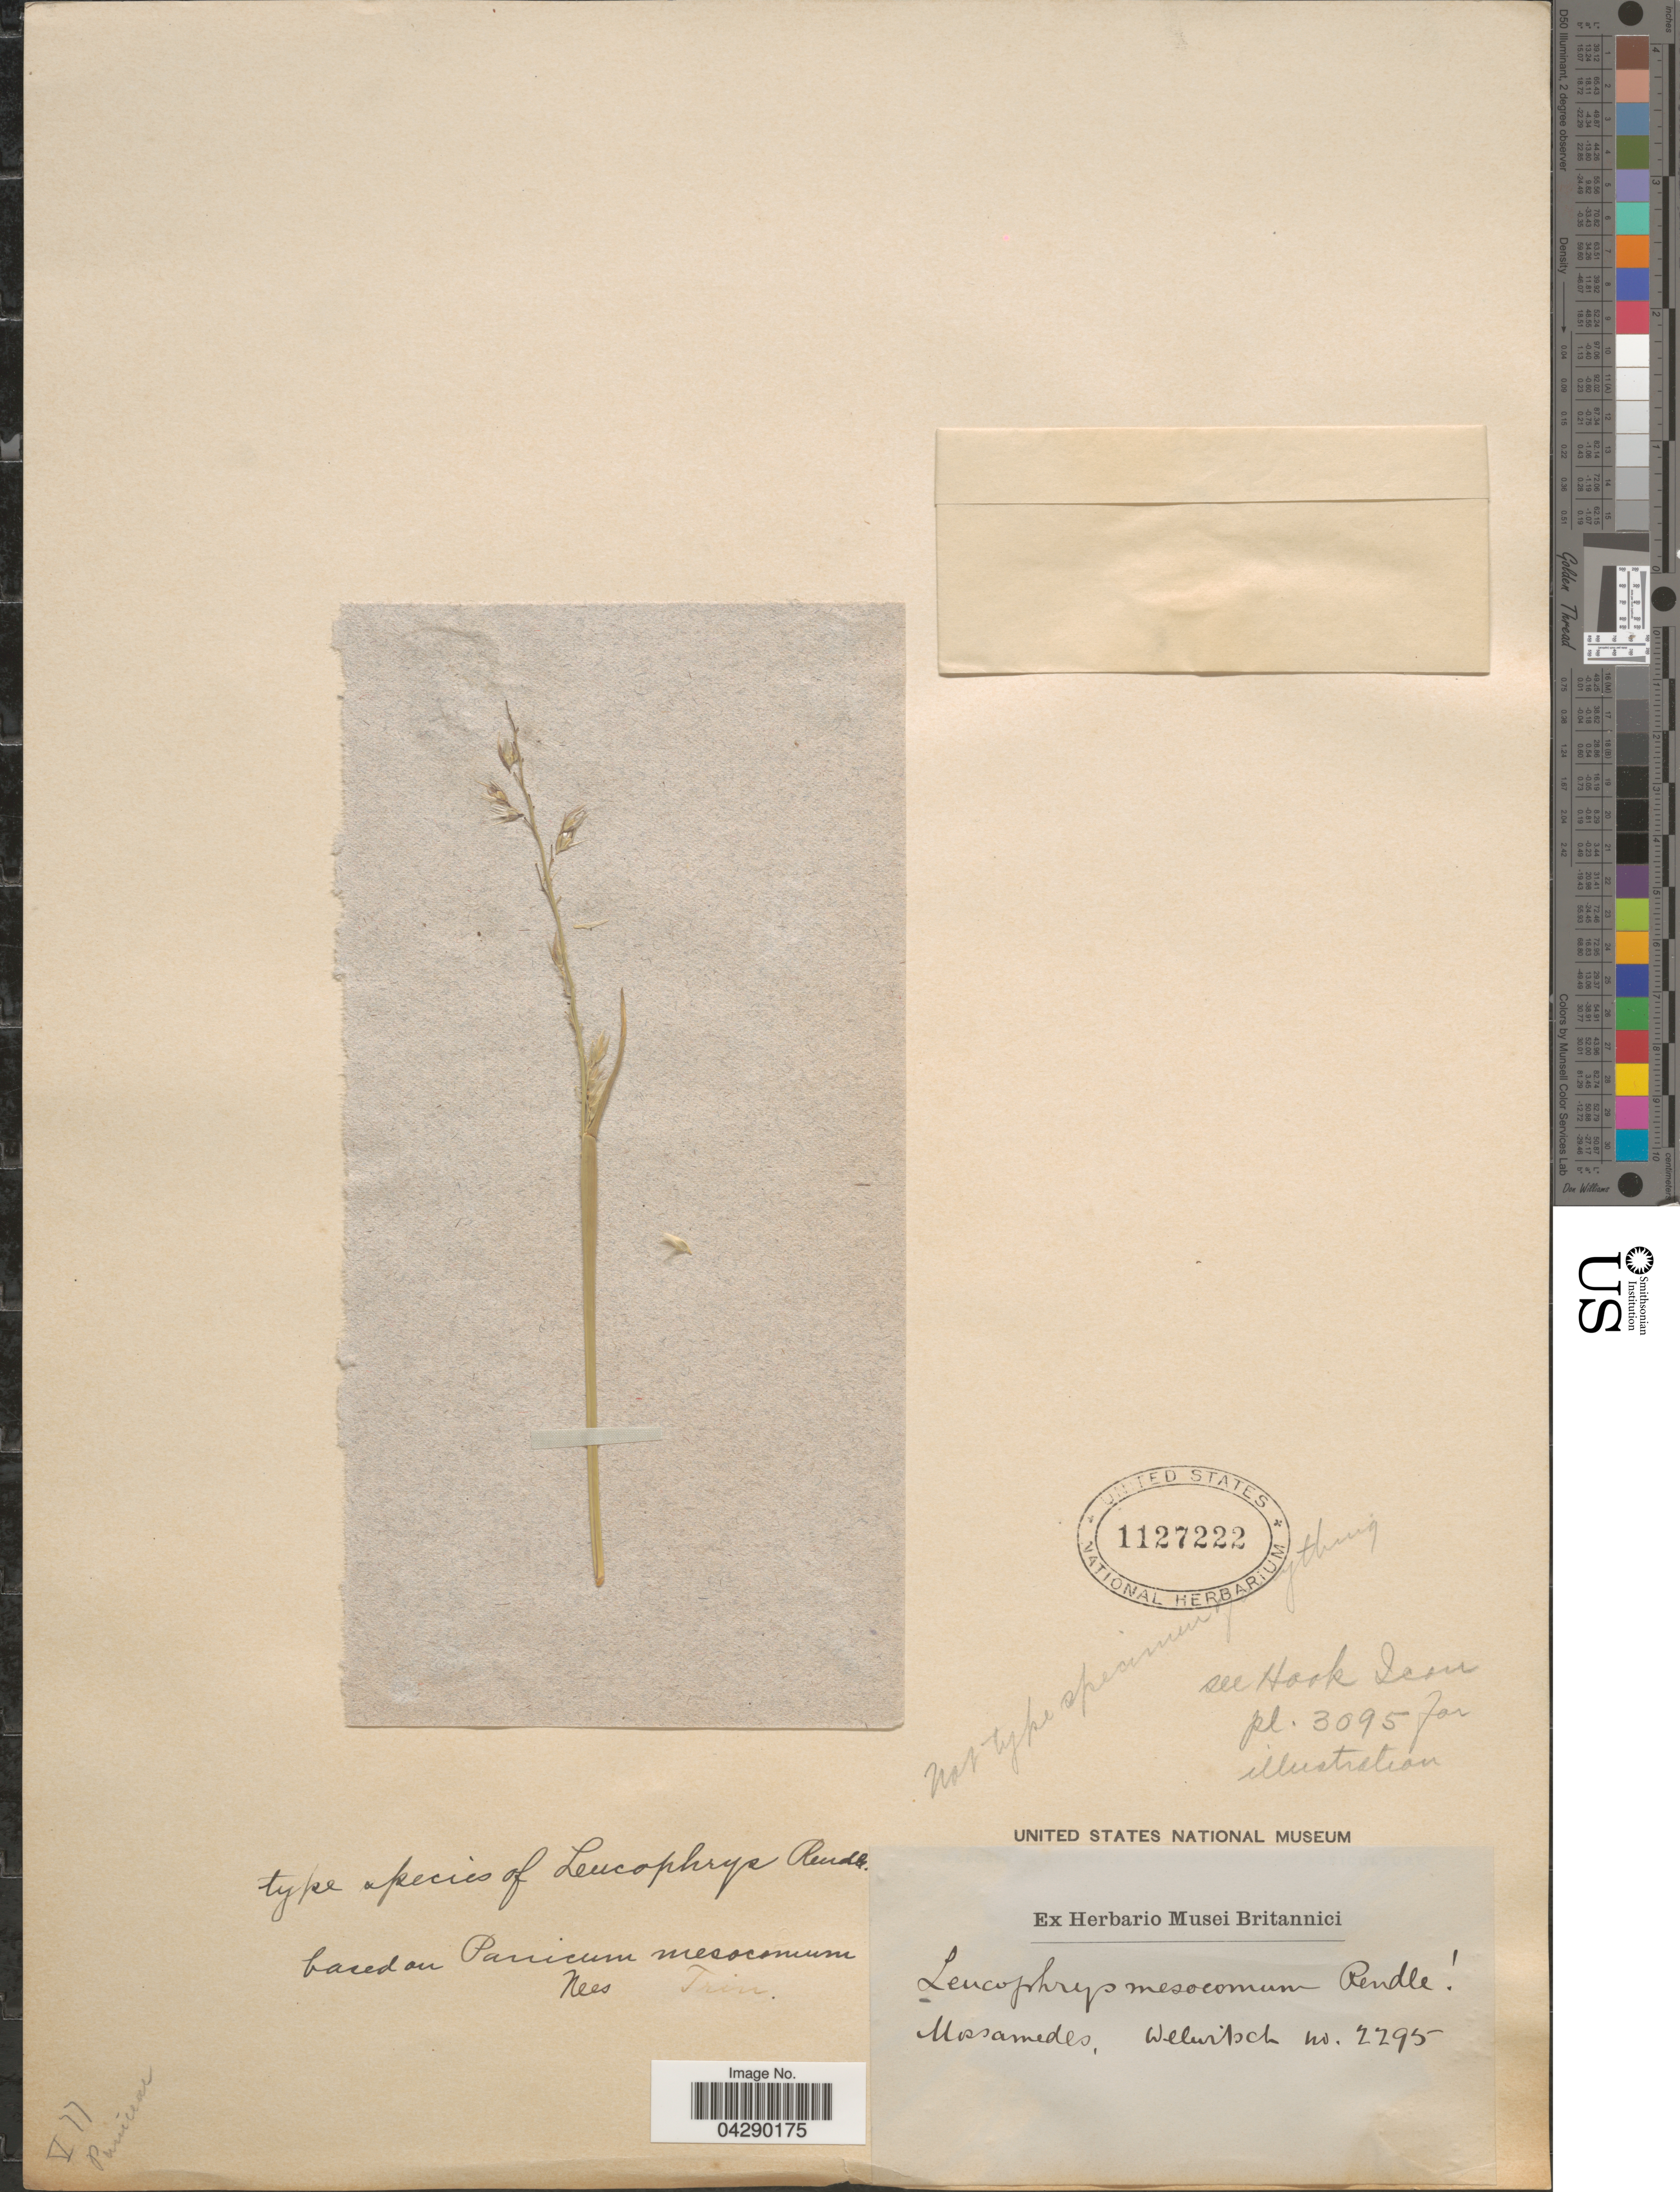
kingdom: Plantae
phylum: Tracheophyta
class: Liliopsida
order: Poales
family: Poaceae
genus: Leucophrys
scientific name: Leucophrys mesocoma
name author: (Nees) Rendle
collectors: -. Welwitsch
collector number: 2295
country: Angola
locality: Mossamedes.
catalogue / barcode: US 1127222